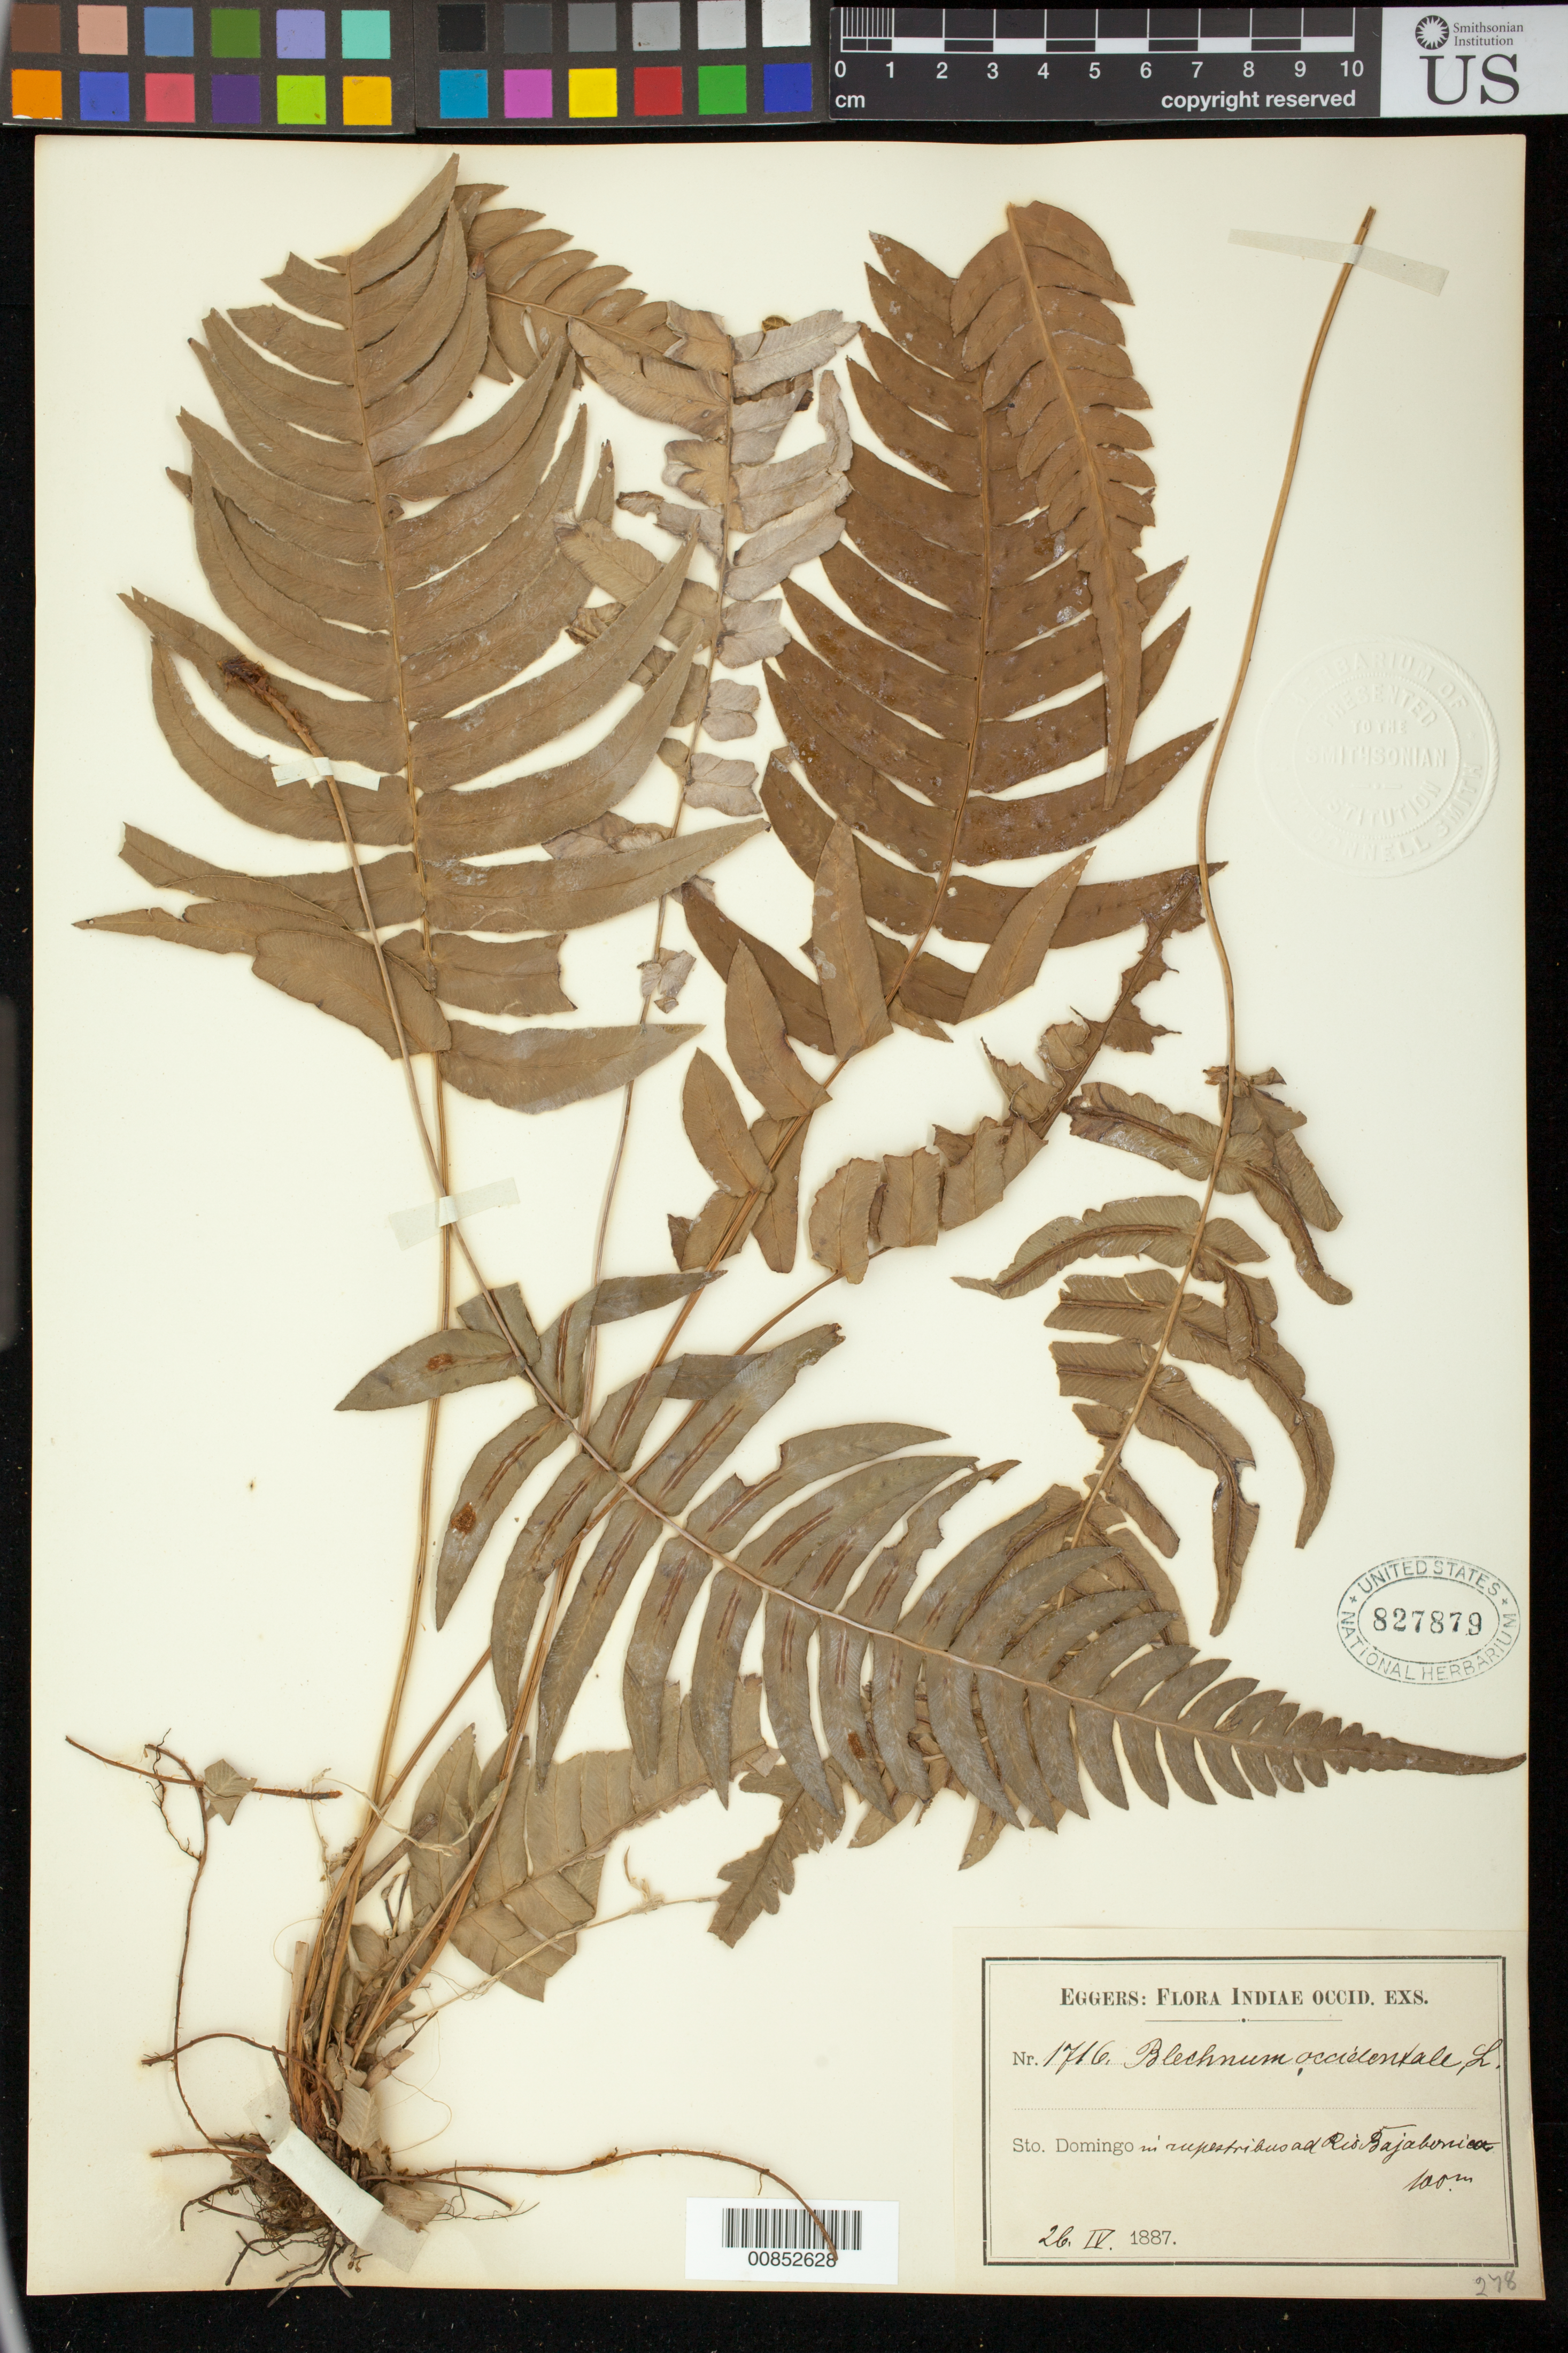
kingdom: Plantae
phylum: Tracheophyta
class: Polypodiopsida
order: Polypodiales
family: Blechnaceae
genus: Blechnum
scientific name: Blechnum occidentale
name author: L.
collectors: H. F. A. von Eggers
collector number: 1716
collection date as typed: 26 Apr 1887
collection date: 1887-04-26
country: Dominican Republic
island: Hispaniola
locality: Río Bajabonicas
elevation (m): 100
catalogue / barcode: US 827879